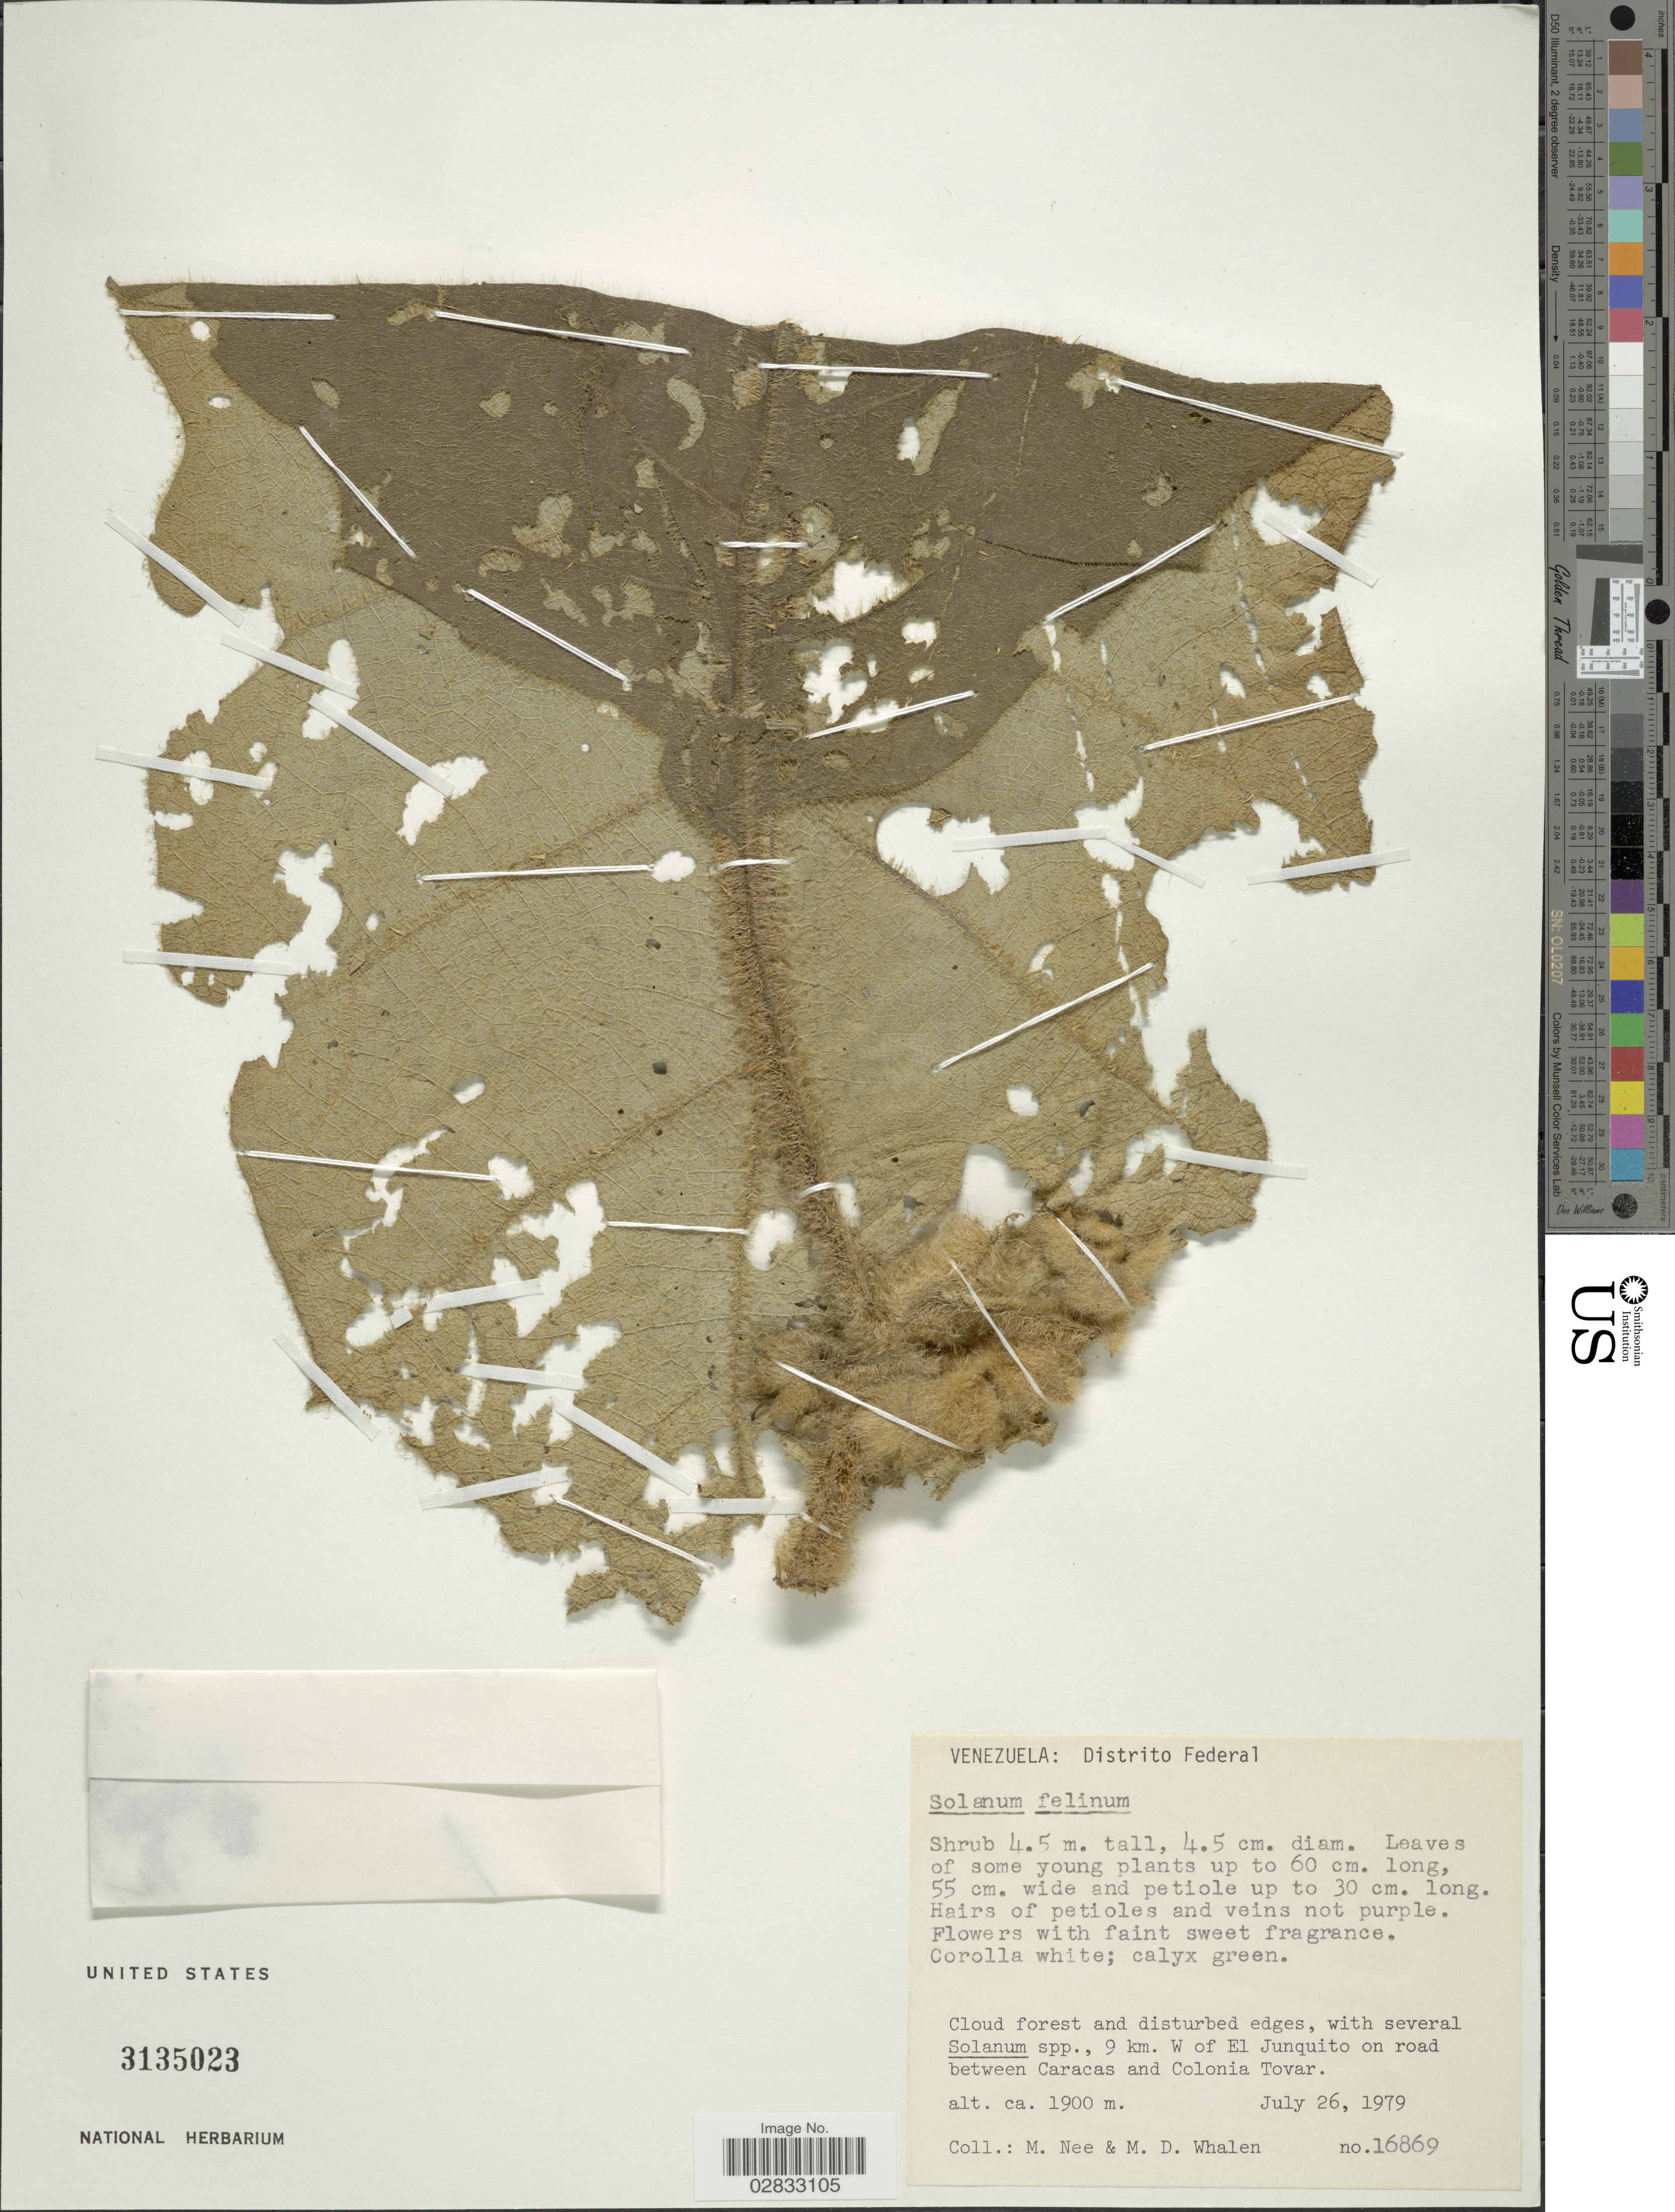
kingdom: Plantae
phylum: Tracheophyta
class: Magnoliopsida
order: Solanales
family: Solanaceae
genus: Solanum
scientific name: Solanum felinum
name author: Bitter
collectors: M. Nee & M. Whalen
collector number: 16869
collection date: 1979-07-26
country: Venezuela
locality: Distrito Federal. 9 km. W of El Junquito on road between Caracas and Colonia Tovar.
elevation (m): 1900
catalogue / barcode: US 3135023